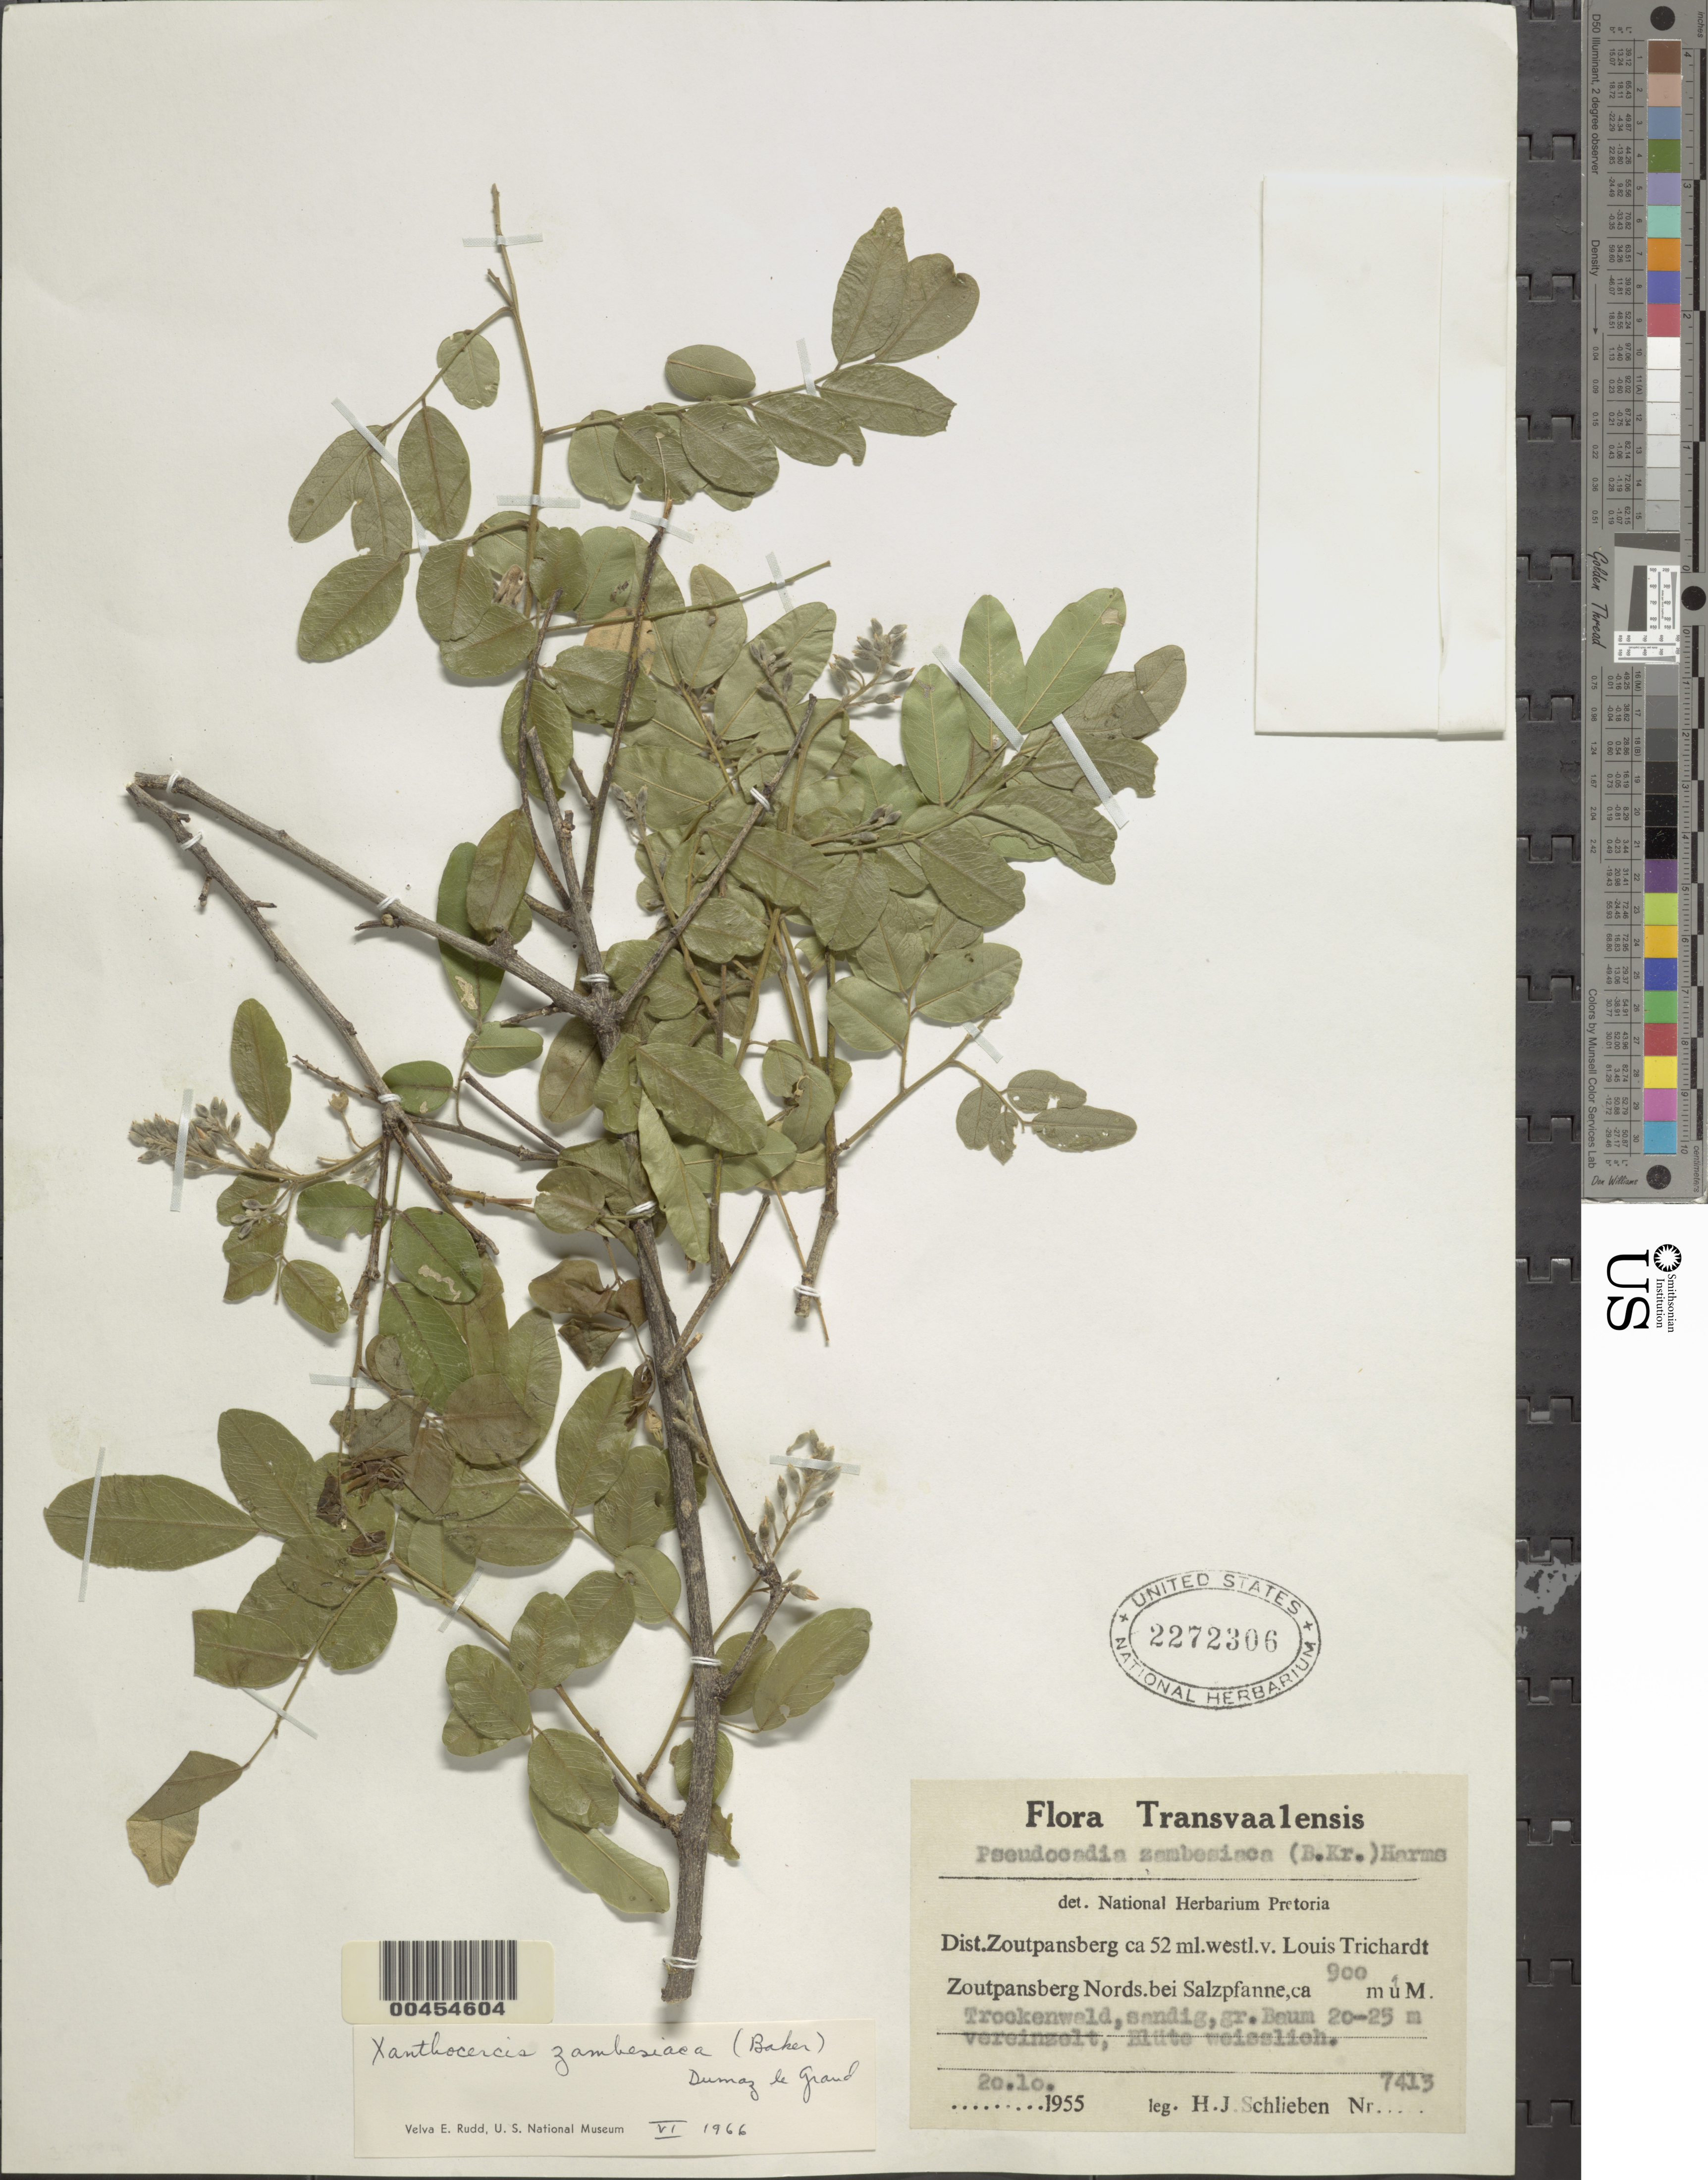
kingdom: Plantae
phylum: Tracheophyta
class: Magnoliopsida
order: Fabales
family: Fabaceae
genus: Xanthocercis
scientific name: Xanthocercis zambesiaca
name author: (Baker) Dumez Le Grand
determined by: Rudd, V. E.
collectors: H. J. Schlieben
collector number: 7413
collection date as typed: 20 Oct 1955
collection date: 1955-10-20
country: South Africa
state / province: Limpopo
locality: Ca. 52 mi. w of louis trichardt, zoutpansberg nord bei salzpfanne. Transvaal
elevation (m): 900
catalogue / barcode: US 2272306